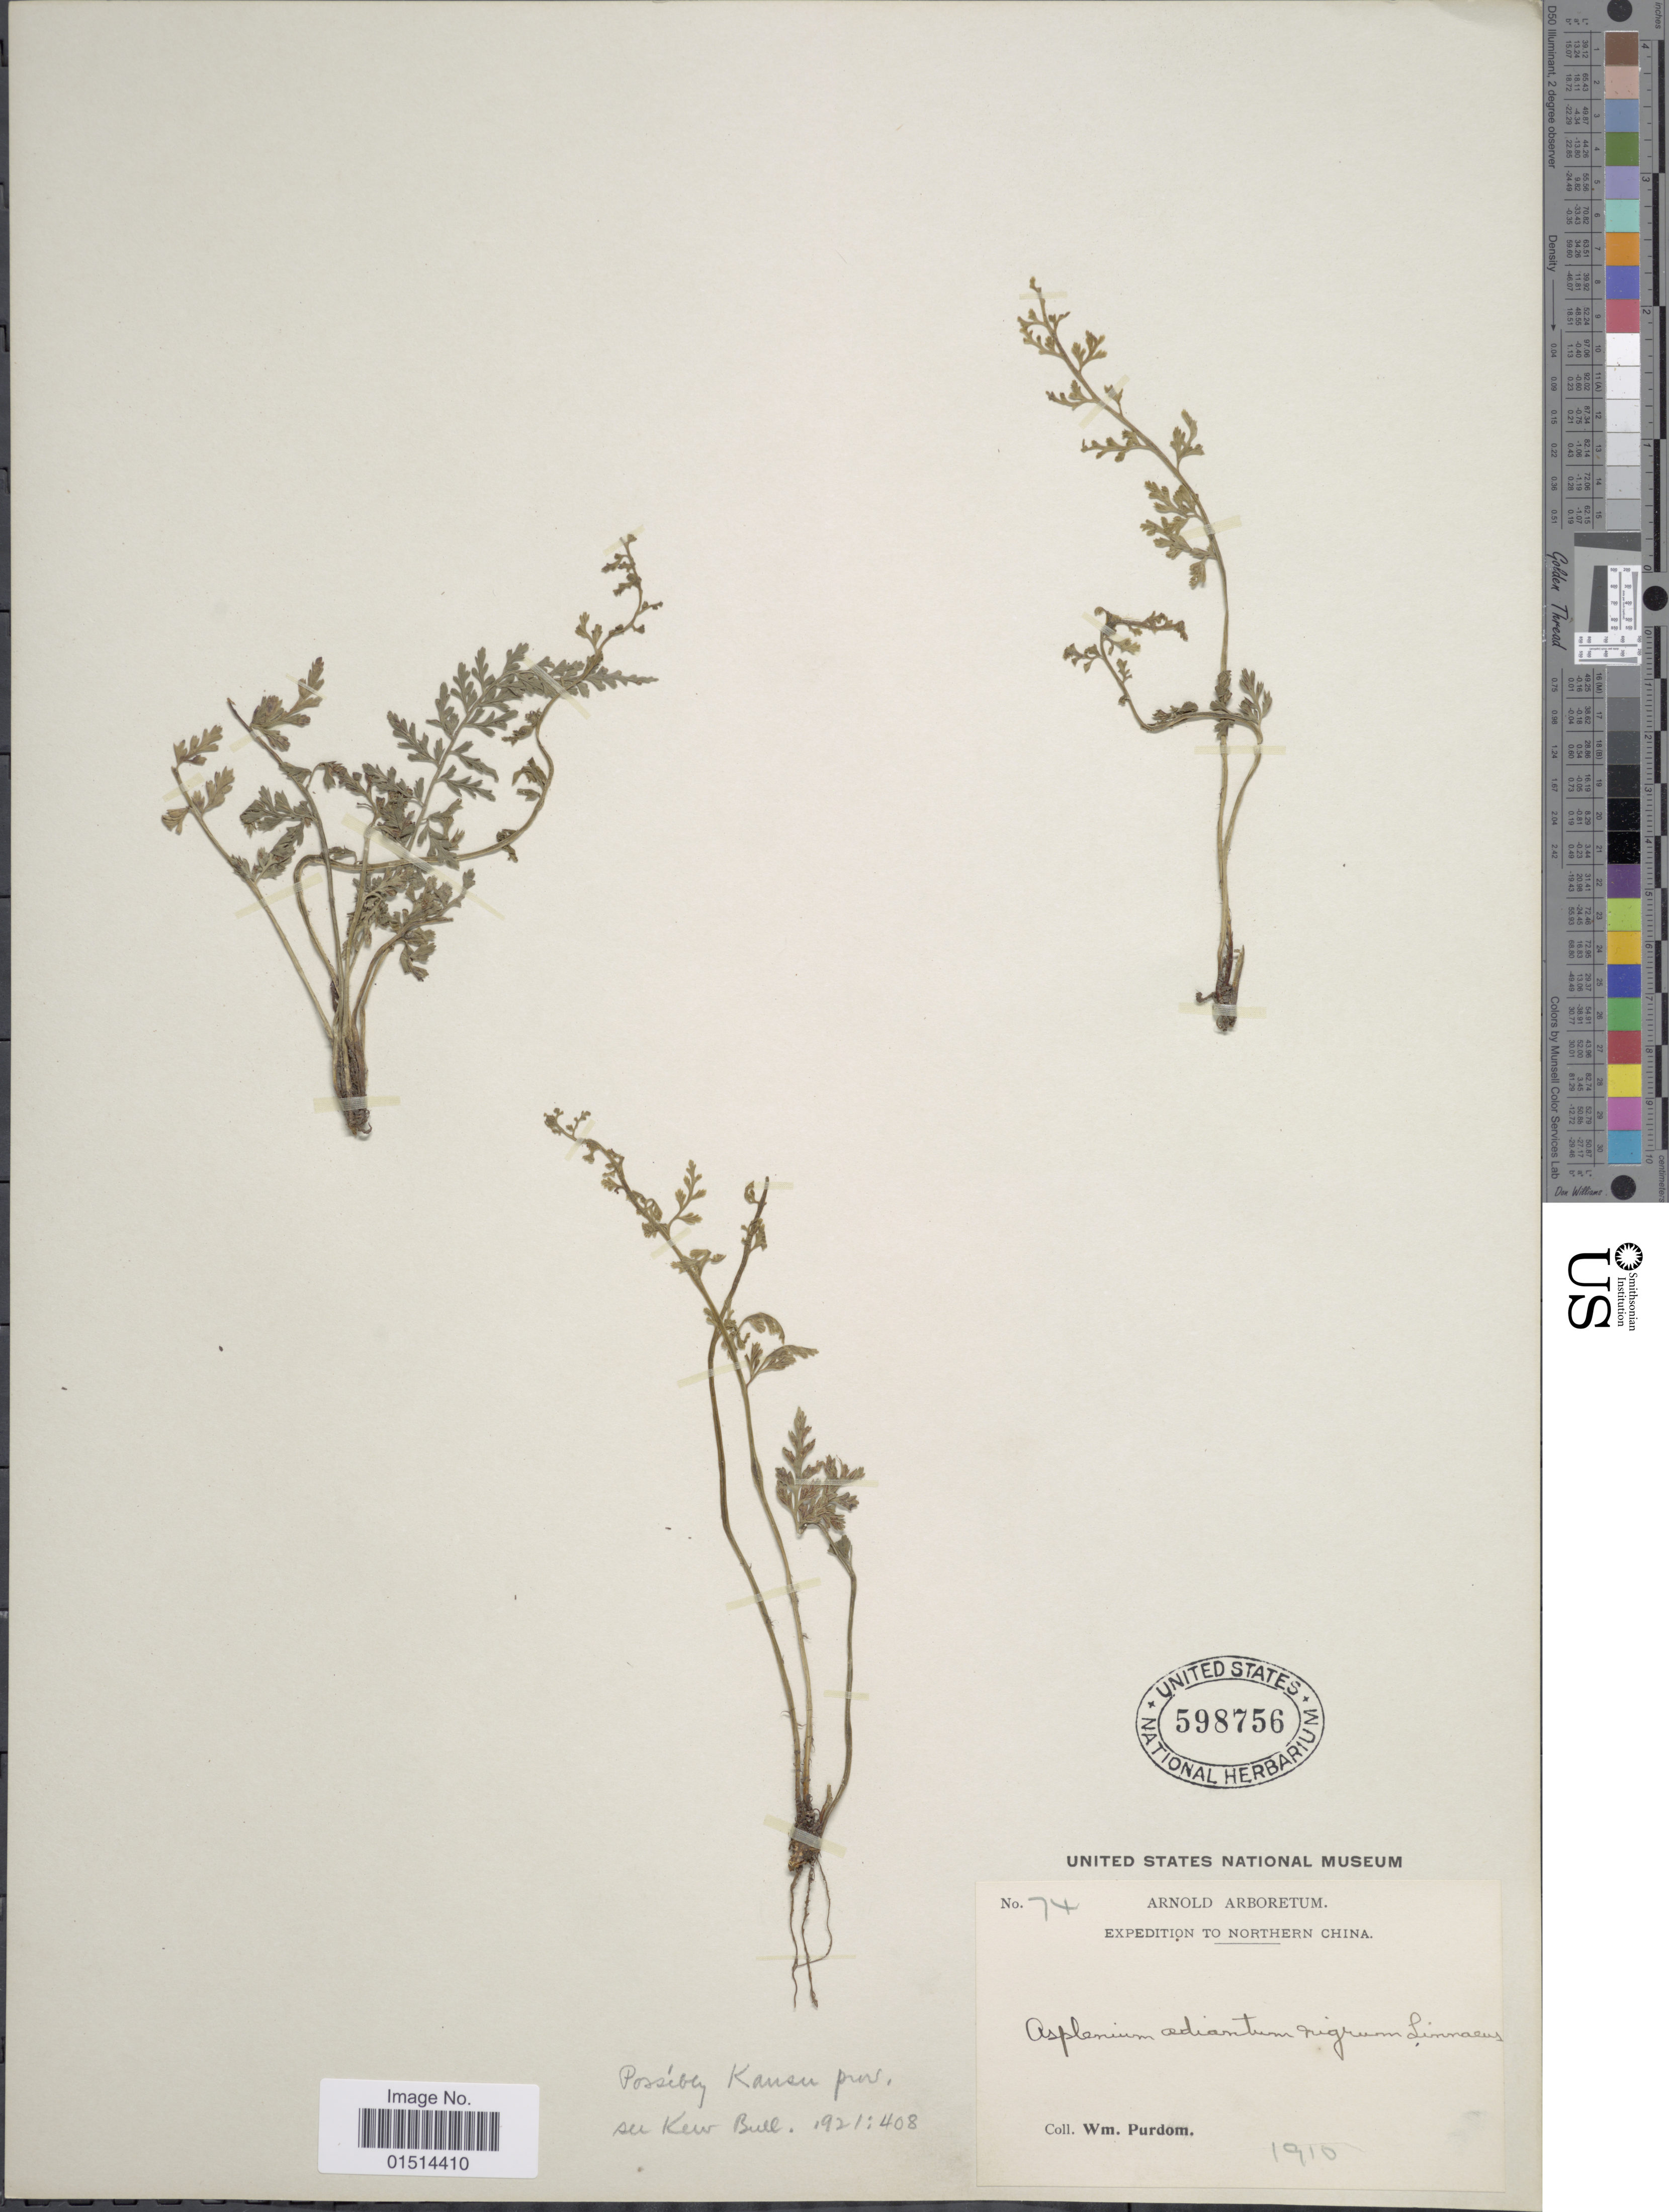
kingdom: Plantae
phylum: Tracheophyta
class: Polypodiopsida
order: Polypodiales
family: Aspleniaceae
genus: Asplenium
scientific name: Asplenium adiantum-nigrum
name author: L.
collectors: W. Purdom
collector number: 74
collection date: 1910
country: China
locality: Northern China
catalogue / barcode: US 598756